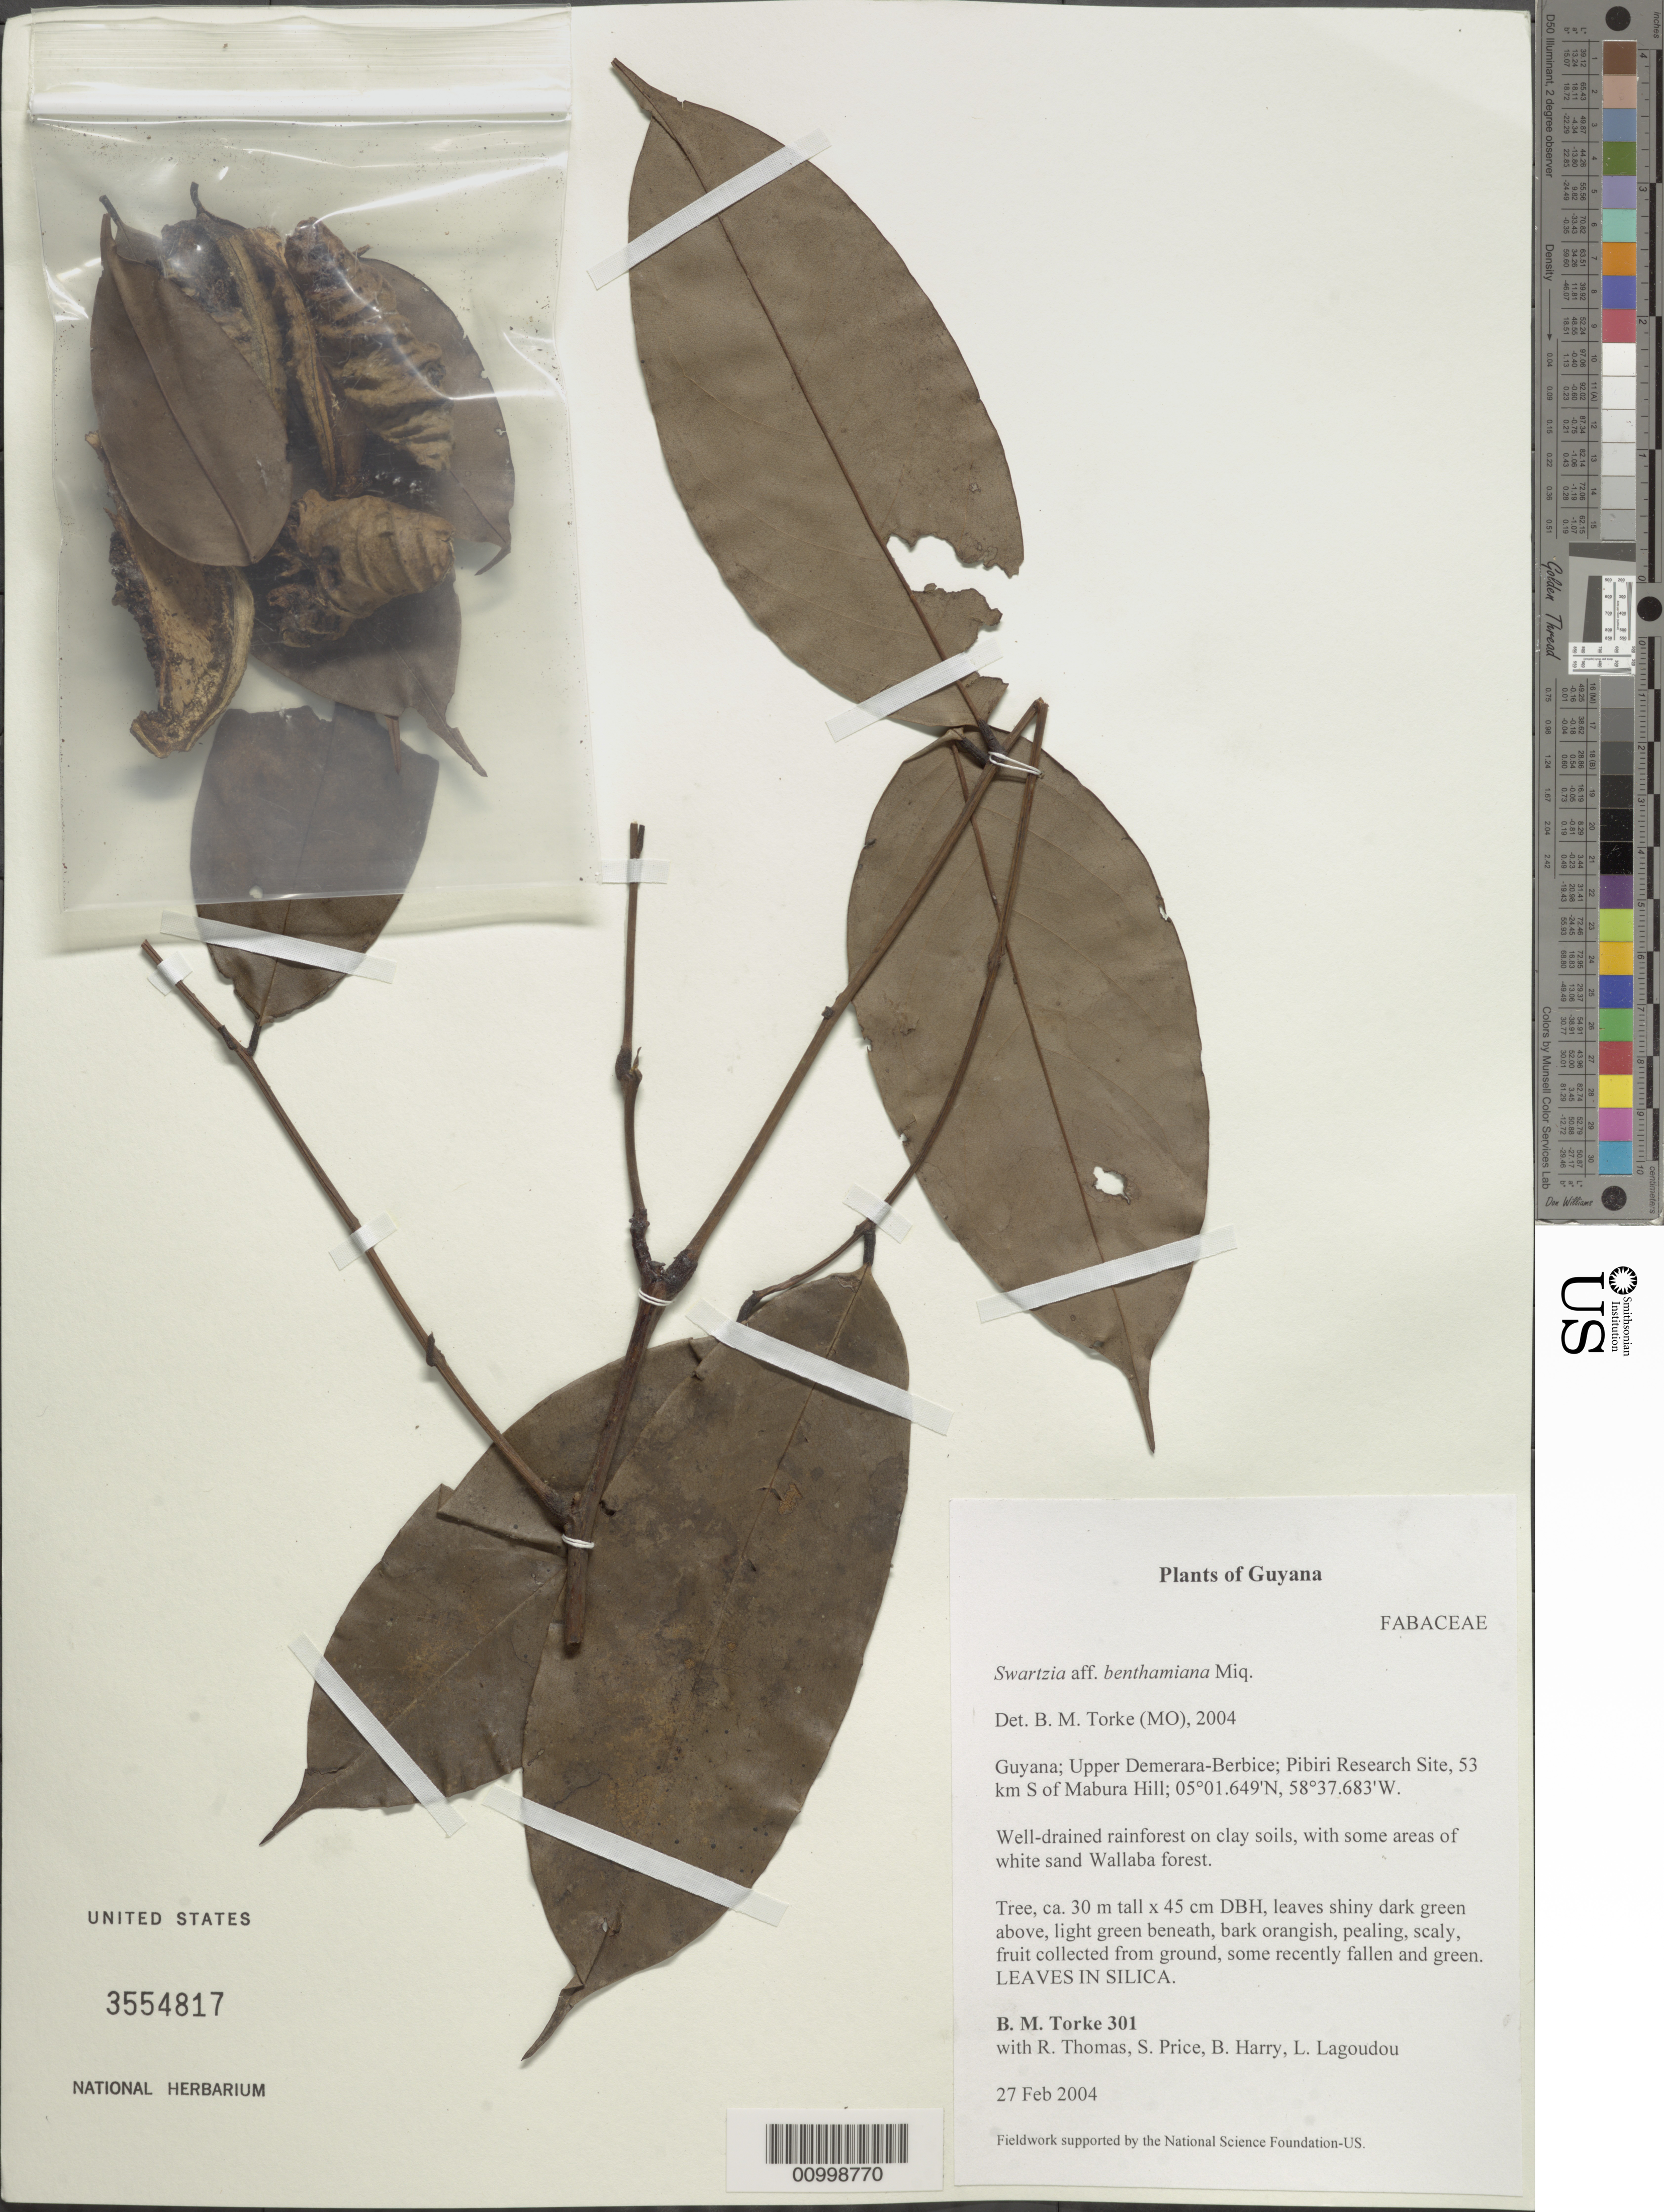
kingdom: Plantae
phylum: Tracheophyta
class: Magnoliopsida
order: Fabales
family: Fabaceae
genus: Swartzia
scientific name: Swartzia benthamiana var. benthamiana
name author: Miq.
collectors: B. M. Torke, R. Thomas, S. Price, B. Harry & L. Lagoudou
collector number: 301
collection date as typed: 27-Feb-04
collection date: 2004-02-27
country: Guyana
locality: Upper Demerara-Berbice; Pibiri Research Site, 53 km S of Mabura Hill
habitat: Well-drained rainforest on clay soils, with some areas of white sand Wallaba forest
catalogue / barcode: US 3554817